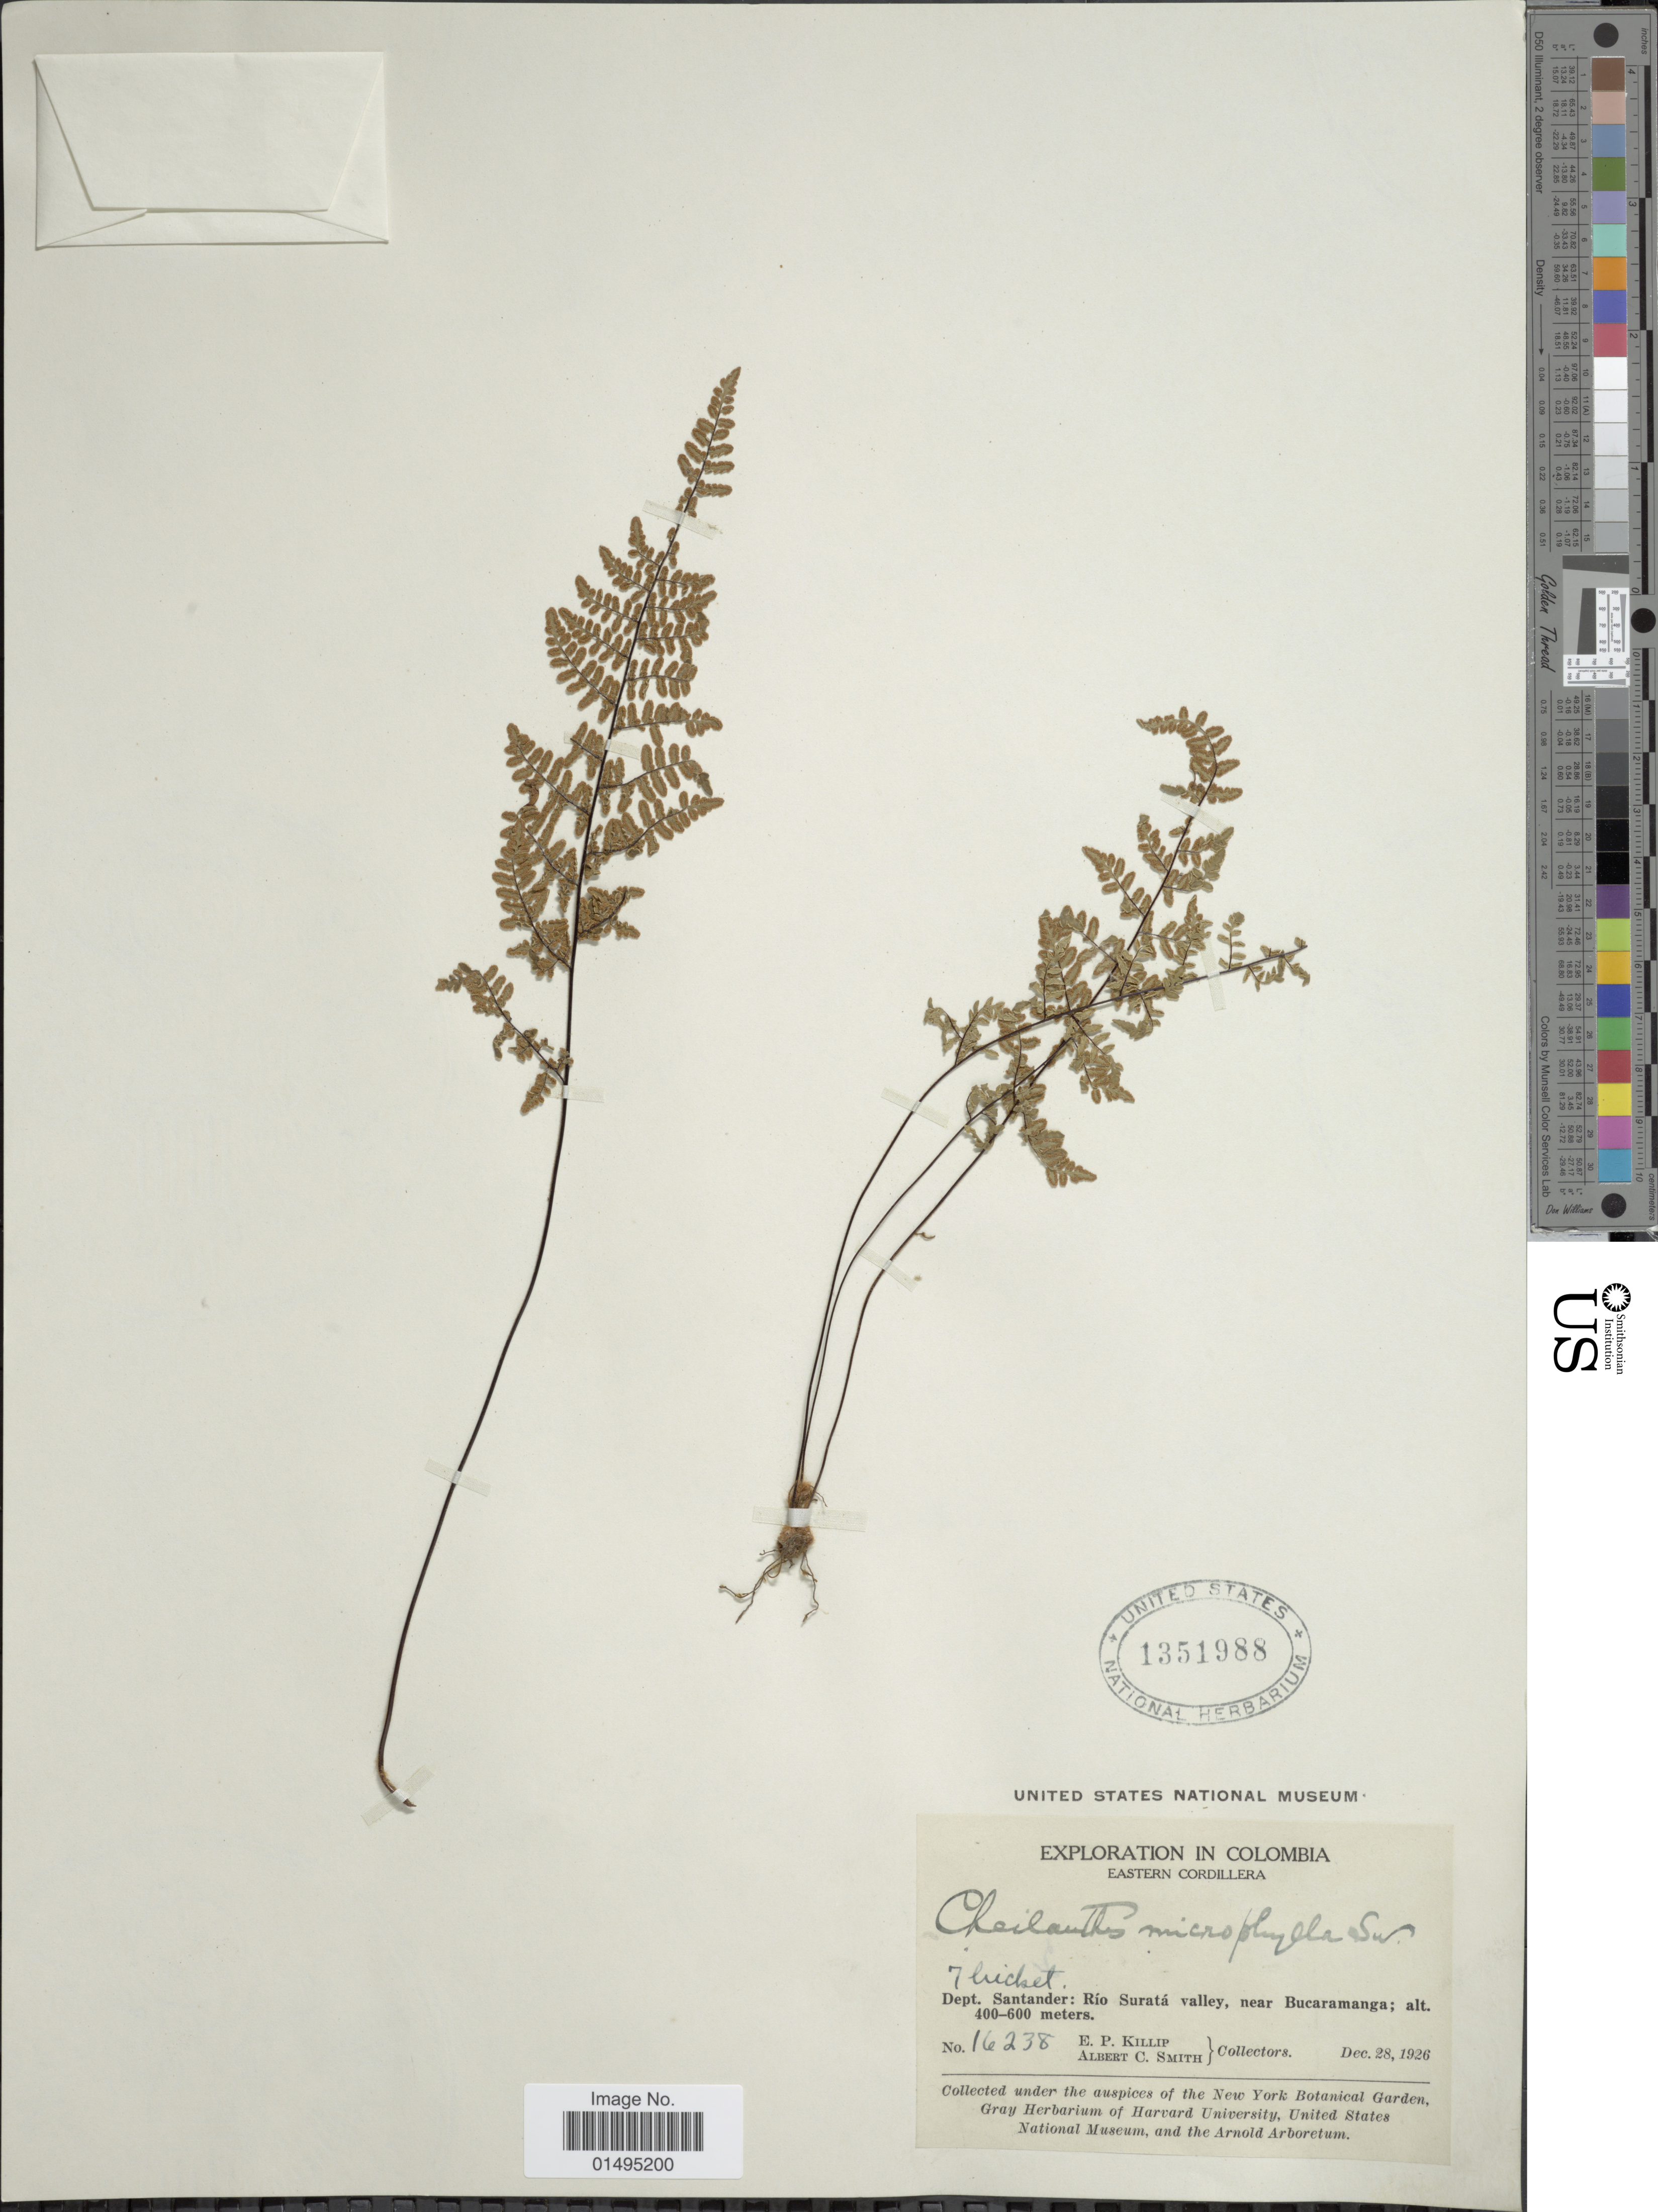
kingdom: Plantae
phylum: Tracheophyta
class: Polypodiopsida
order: Polypodiales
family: Pteridaceae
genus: Myriopteris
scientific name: Myriopteris microphylla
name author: (Sw.) Grusz & Windham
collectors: E. P. Killip & A. C. Smith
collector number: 16238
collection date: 1926-12-28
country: Colombia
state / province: Santander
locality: Dept. Santander; Rio surata valley, near Bucaramanga, Eastern cordillera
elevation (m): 400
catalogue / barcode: US 1351988